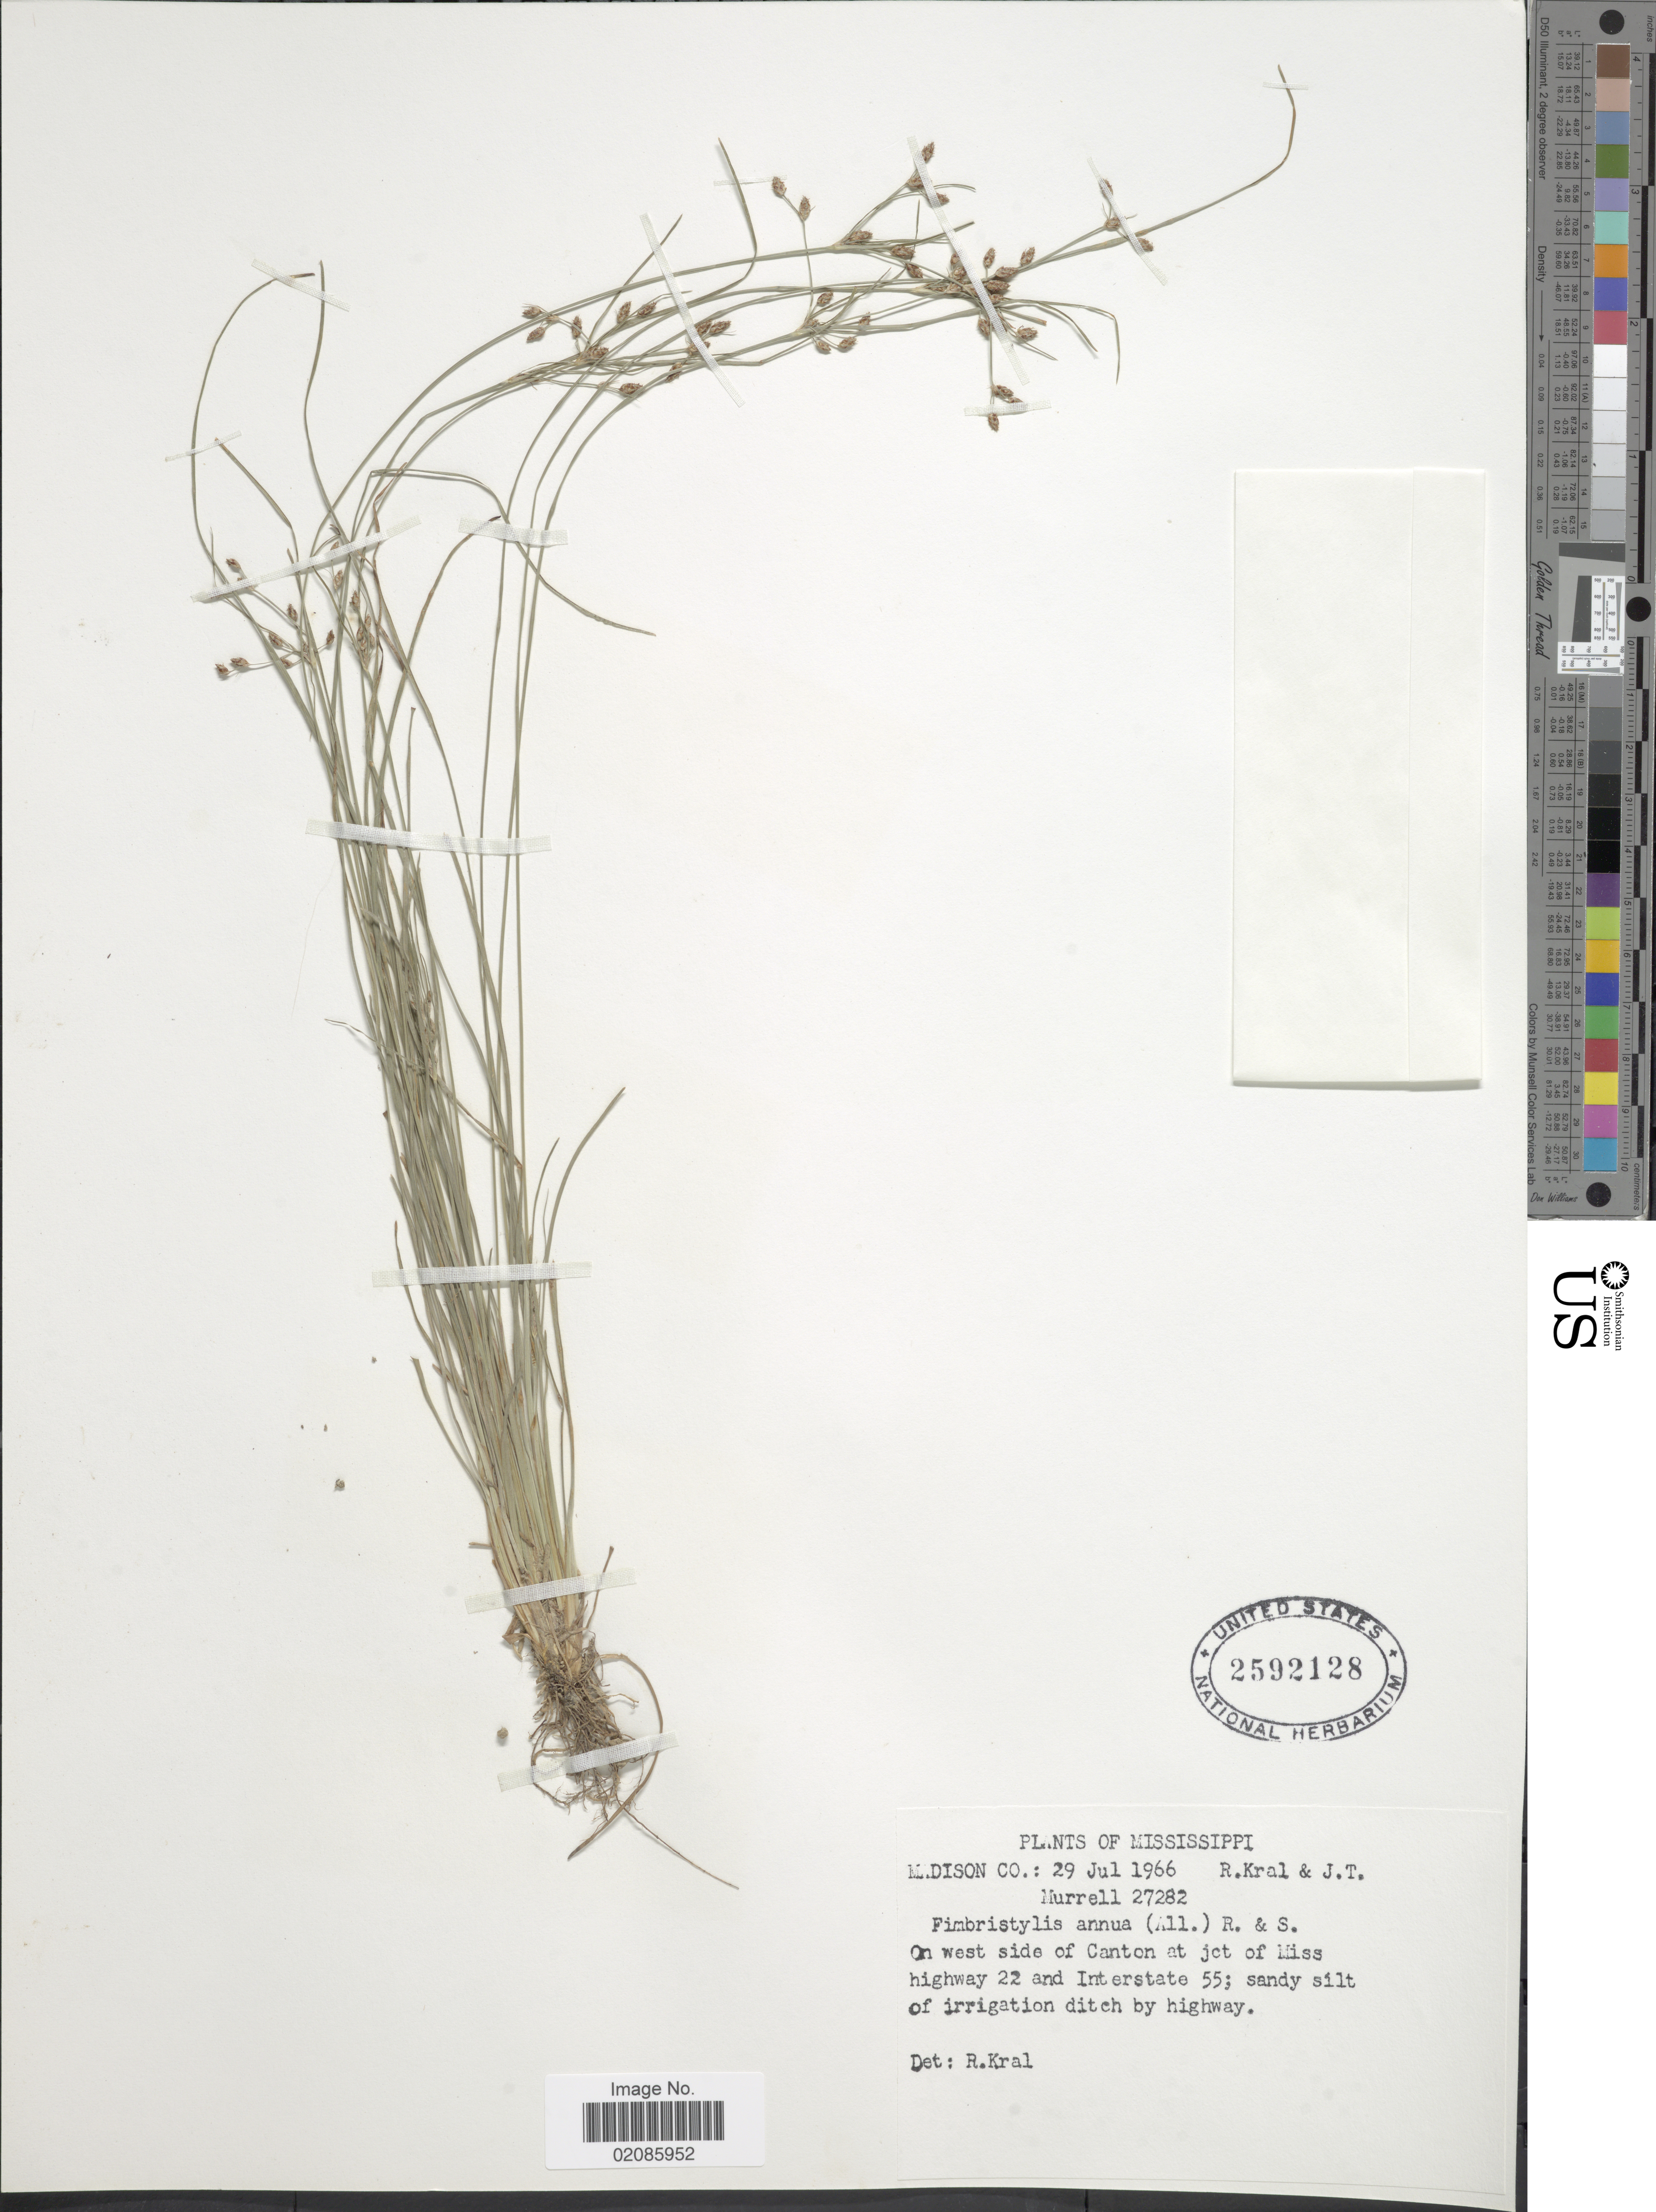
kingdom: Plantae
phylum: Tracheophyta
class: Liliopsida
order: Poales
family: Cyperaceae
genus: Fimbristylis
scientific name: Fimbristylis annua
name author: (All.) Roem. & Schult.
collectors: R. Kral & J. Murrell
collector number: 27282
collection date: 1966-07-29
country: United States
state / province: Mississippi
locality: Madison Co. On west side of Canton at jct of Miss highway 22 and Interstate 55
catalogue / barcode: US 2592128